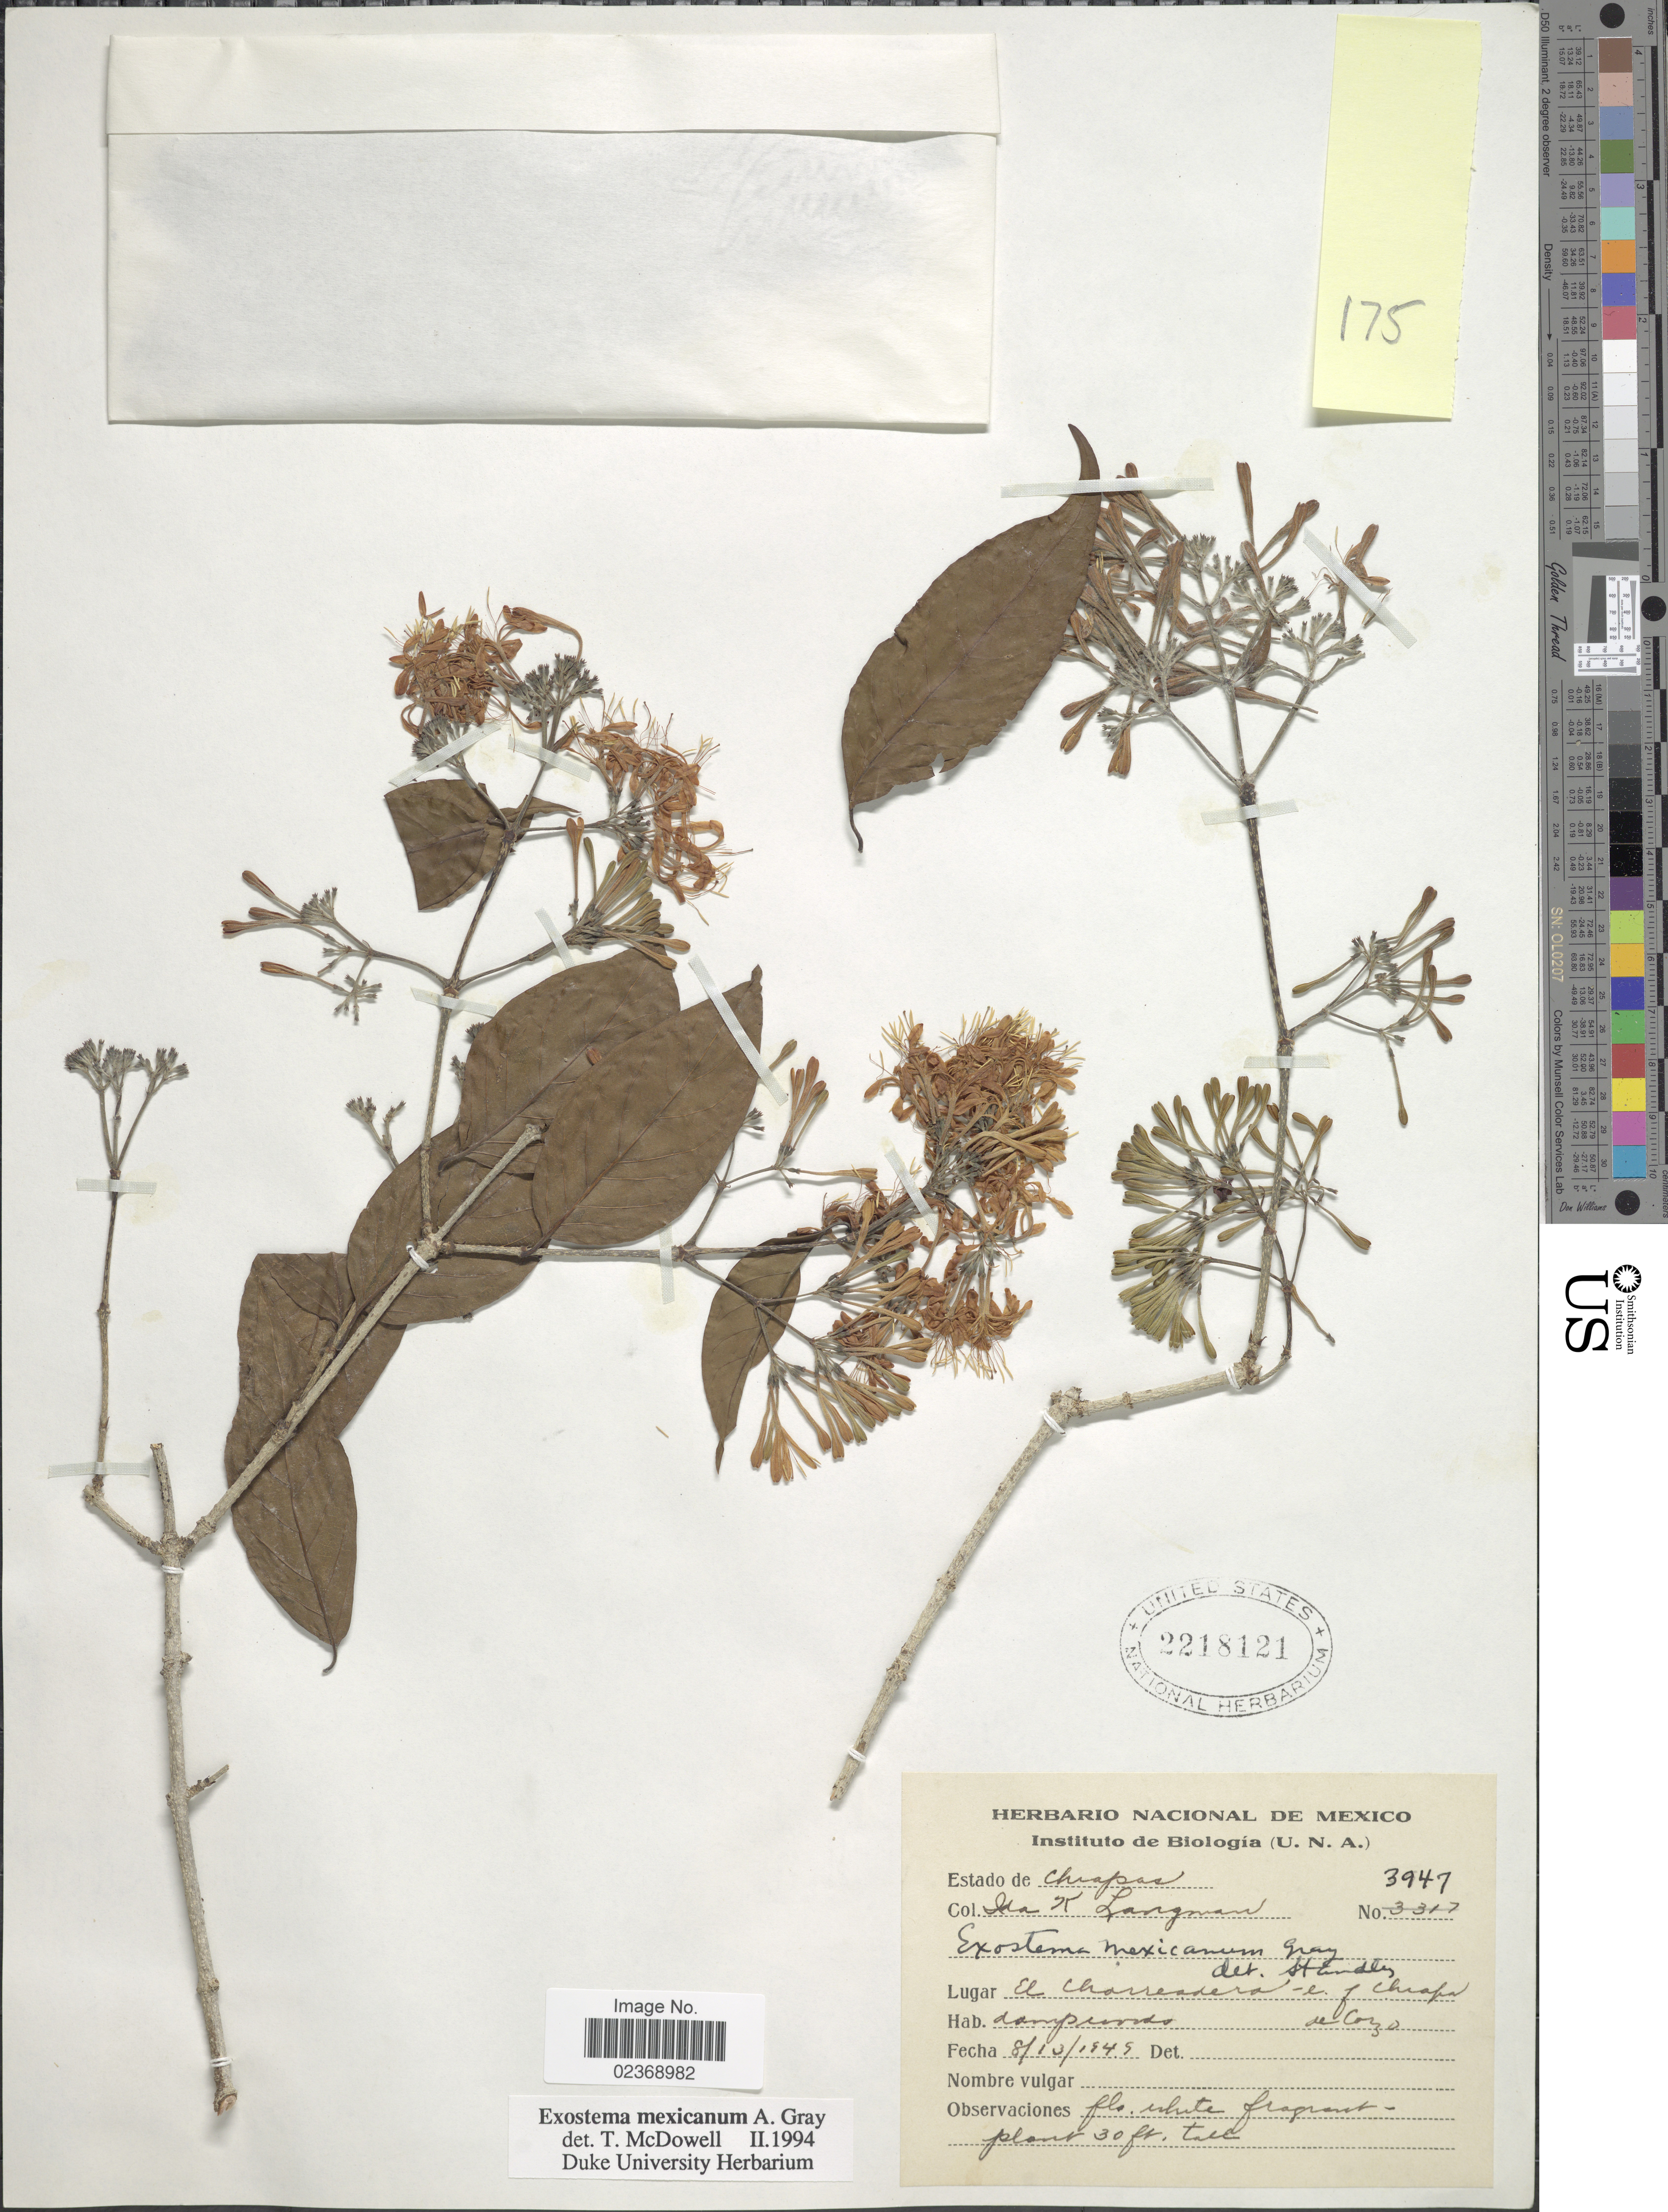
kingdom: Plantae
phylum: Tracheophyta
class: Magnoliopsida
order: Gentianales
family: Rubiaceae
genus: Exostema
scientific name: Exostema mexicanum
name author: A. Gray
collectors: I. K. Langman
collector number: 3947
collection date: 1949-08-13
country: Mexico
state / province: Chiapas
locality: El Charreadera - e of Chiapa de Corzo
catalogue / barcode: US 2218121